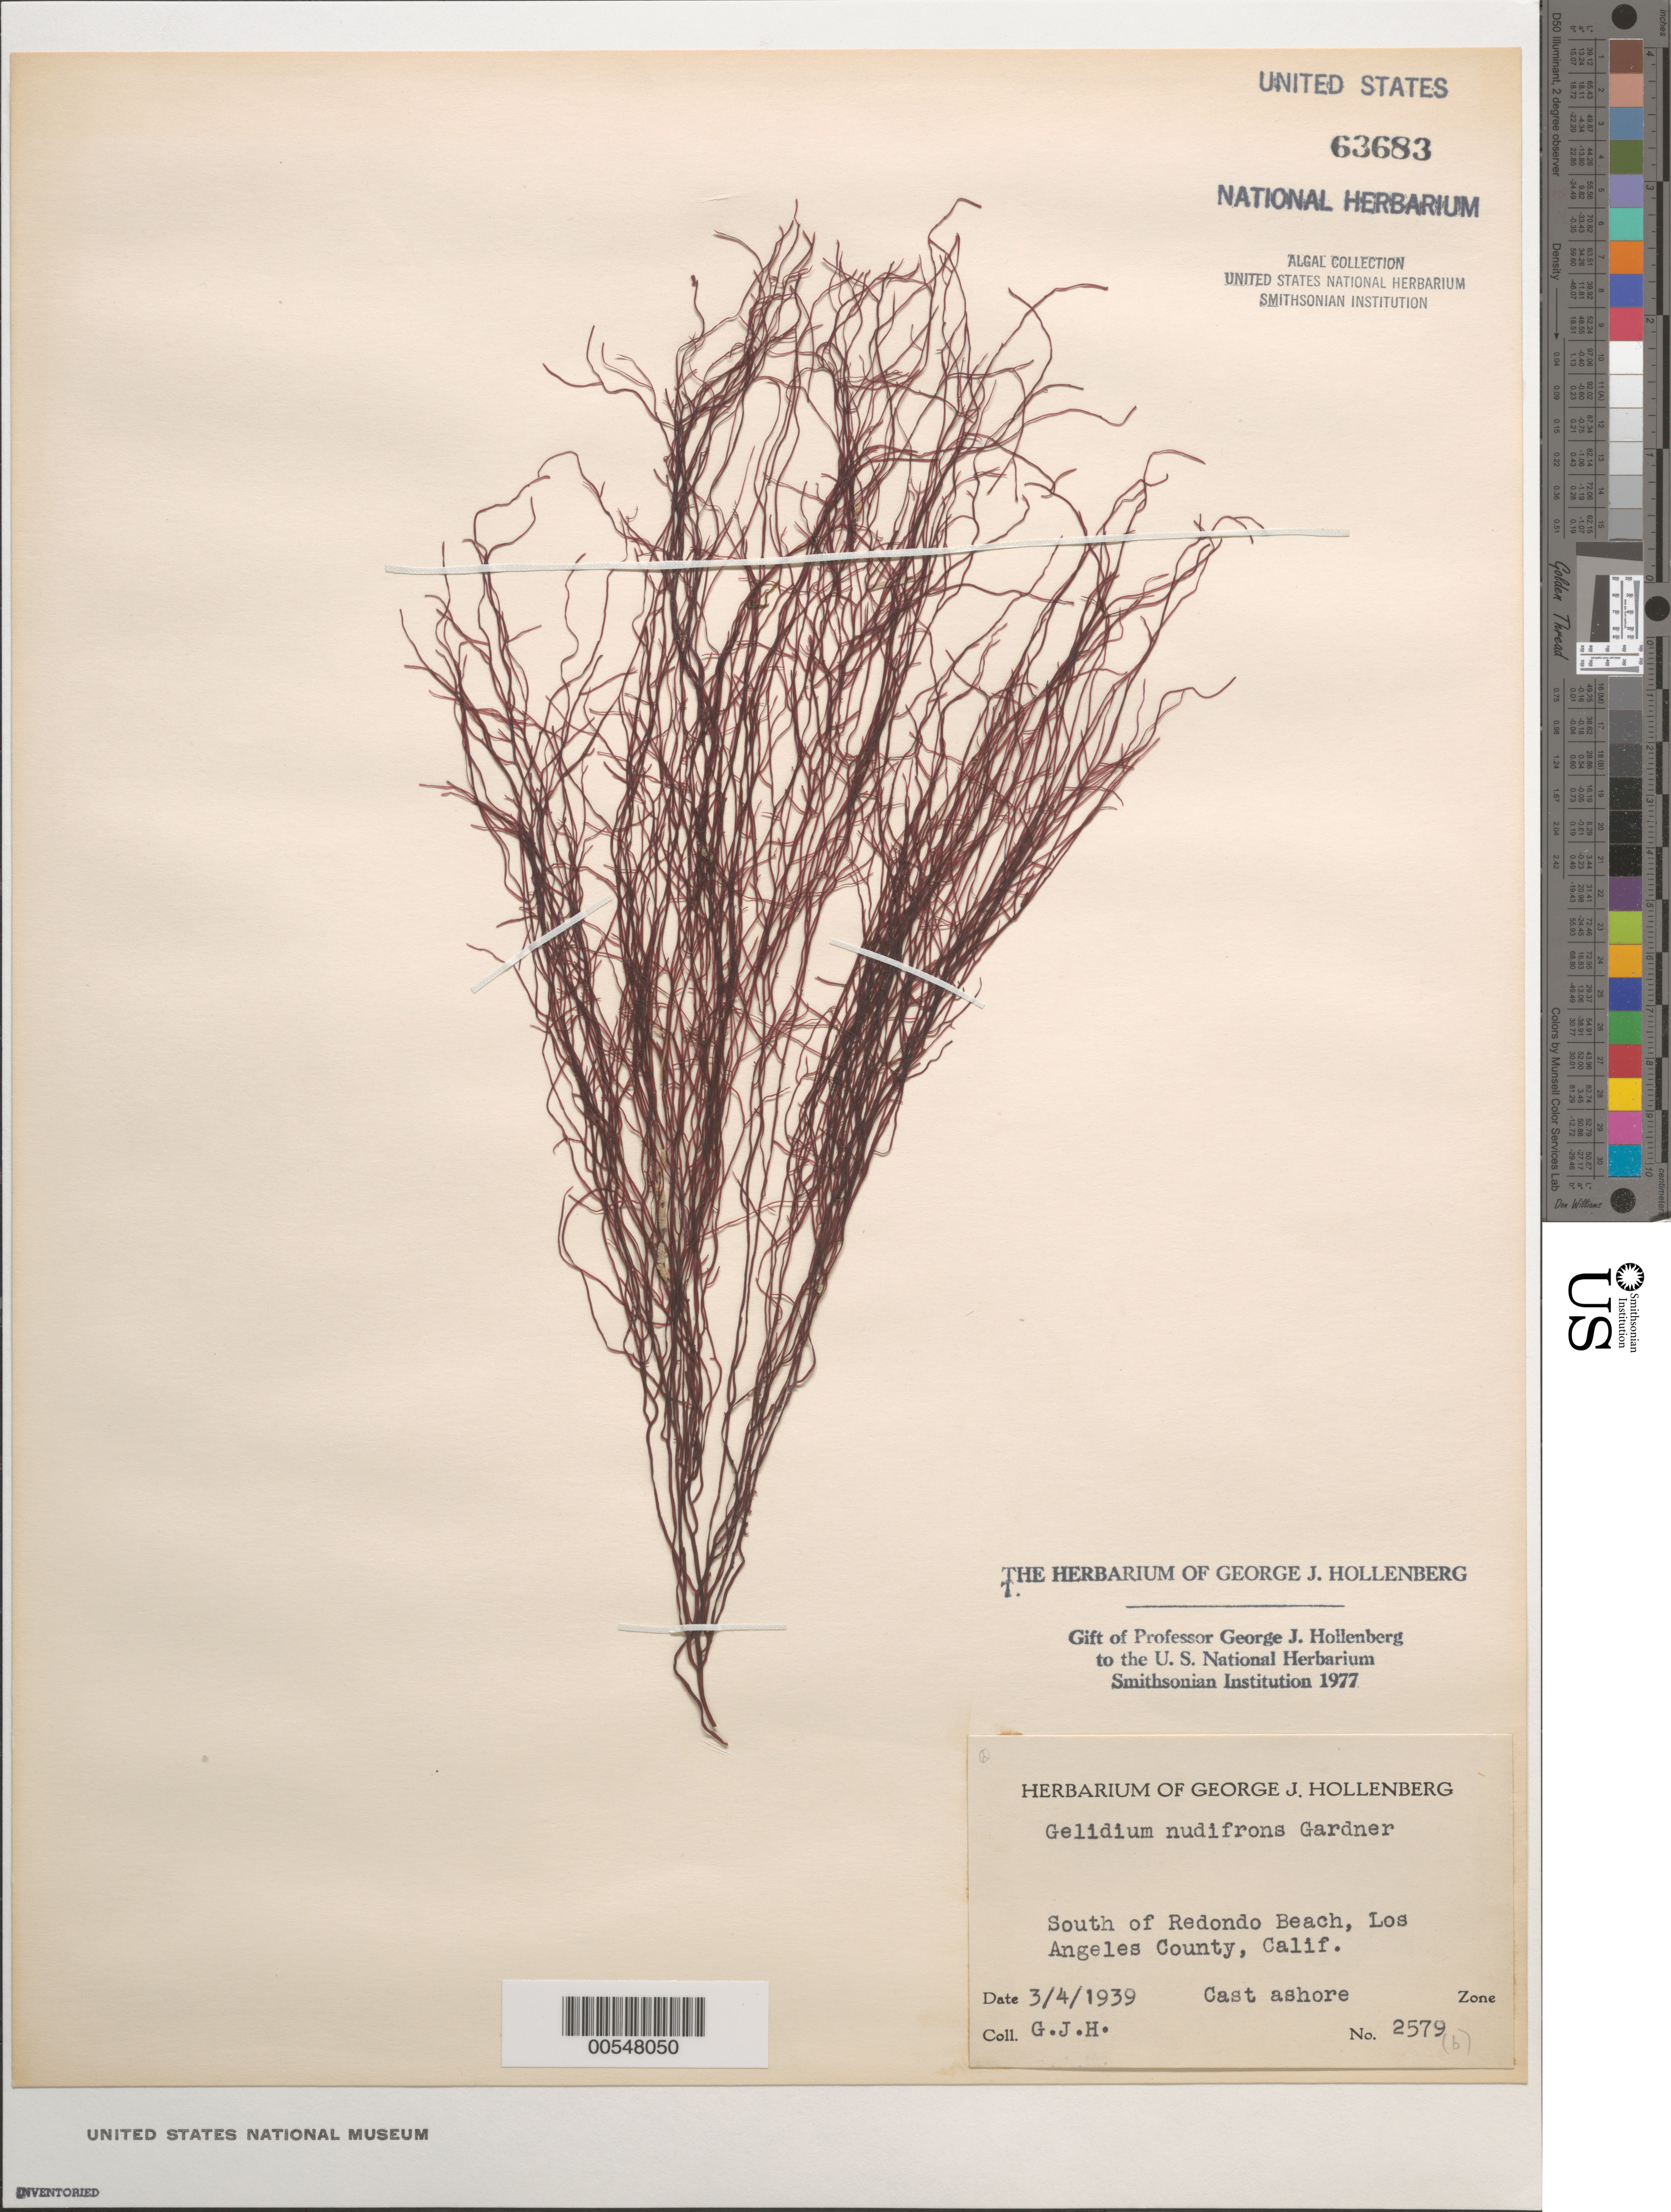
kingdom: Plantae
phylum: Rhodophyta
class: Florideophyceae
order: Gelidiales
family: Gelidiaceae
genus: Gelidium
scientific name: Gelidium nudifrons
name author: N.L. Gardner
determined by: Hollenberg, George J.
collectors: G. Hollenberg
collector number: GJH 2579b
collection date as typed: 04 Mar 1939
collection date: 1939-03-04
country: United States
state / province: California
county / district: Los Angeles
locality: South of Redondo Beach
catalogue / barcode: US 63683